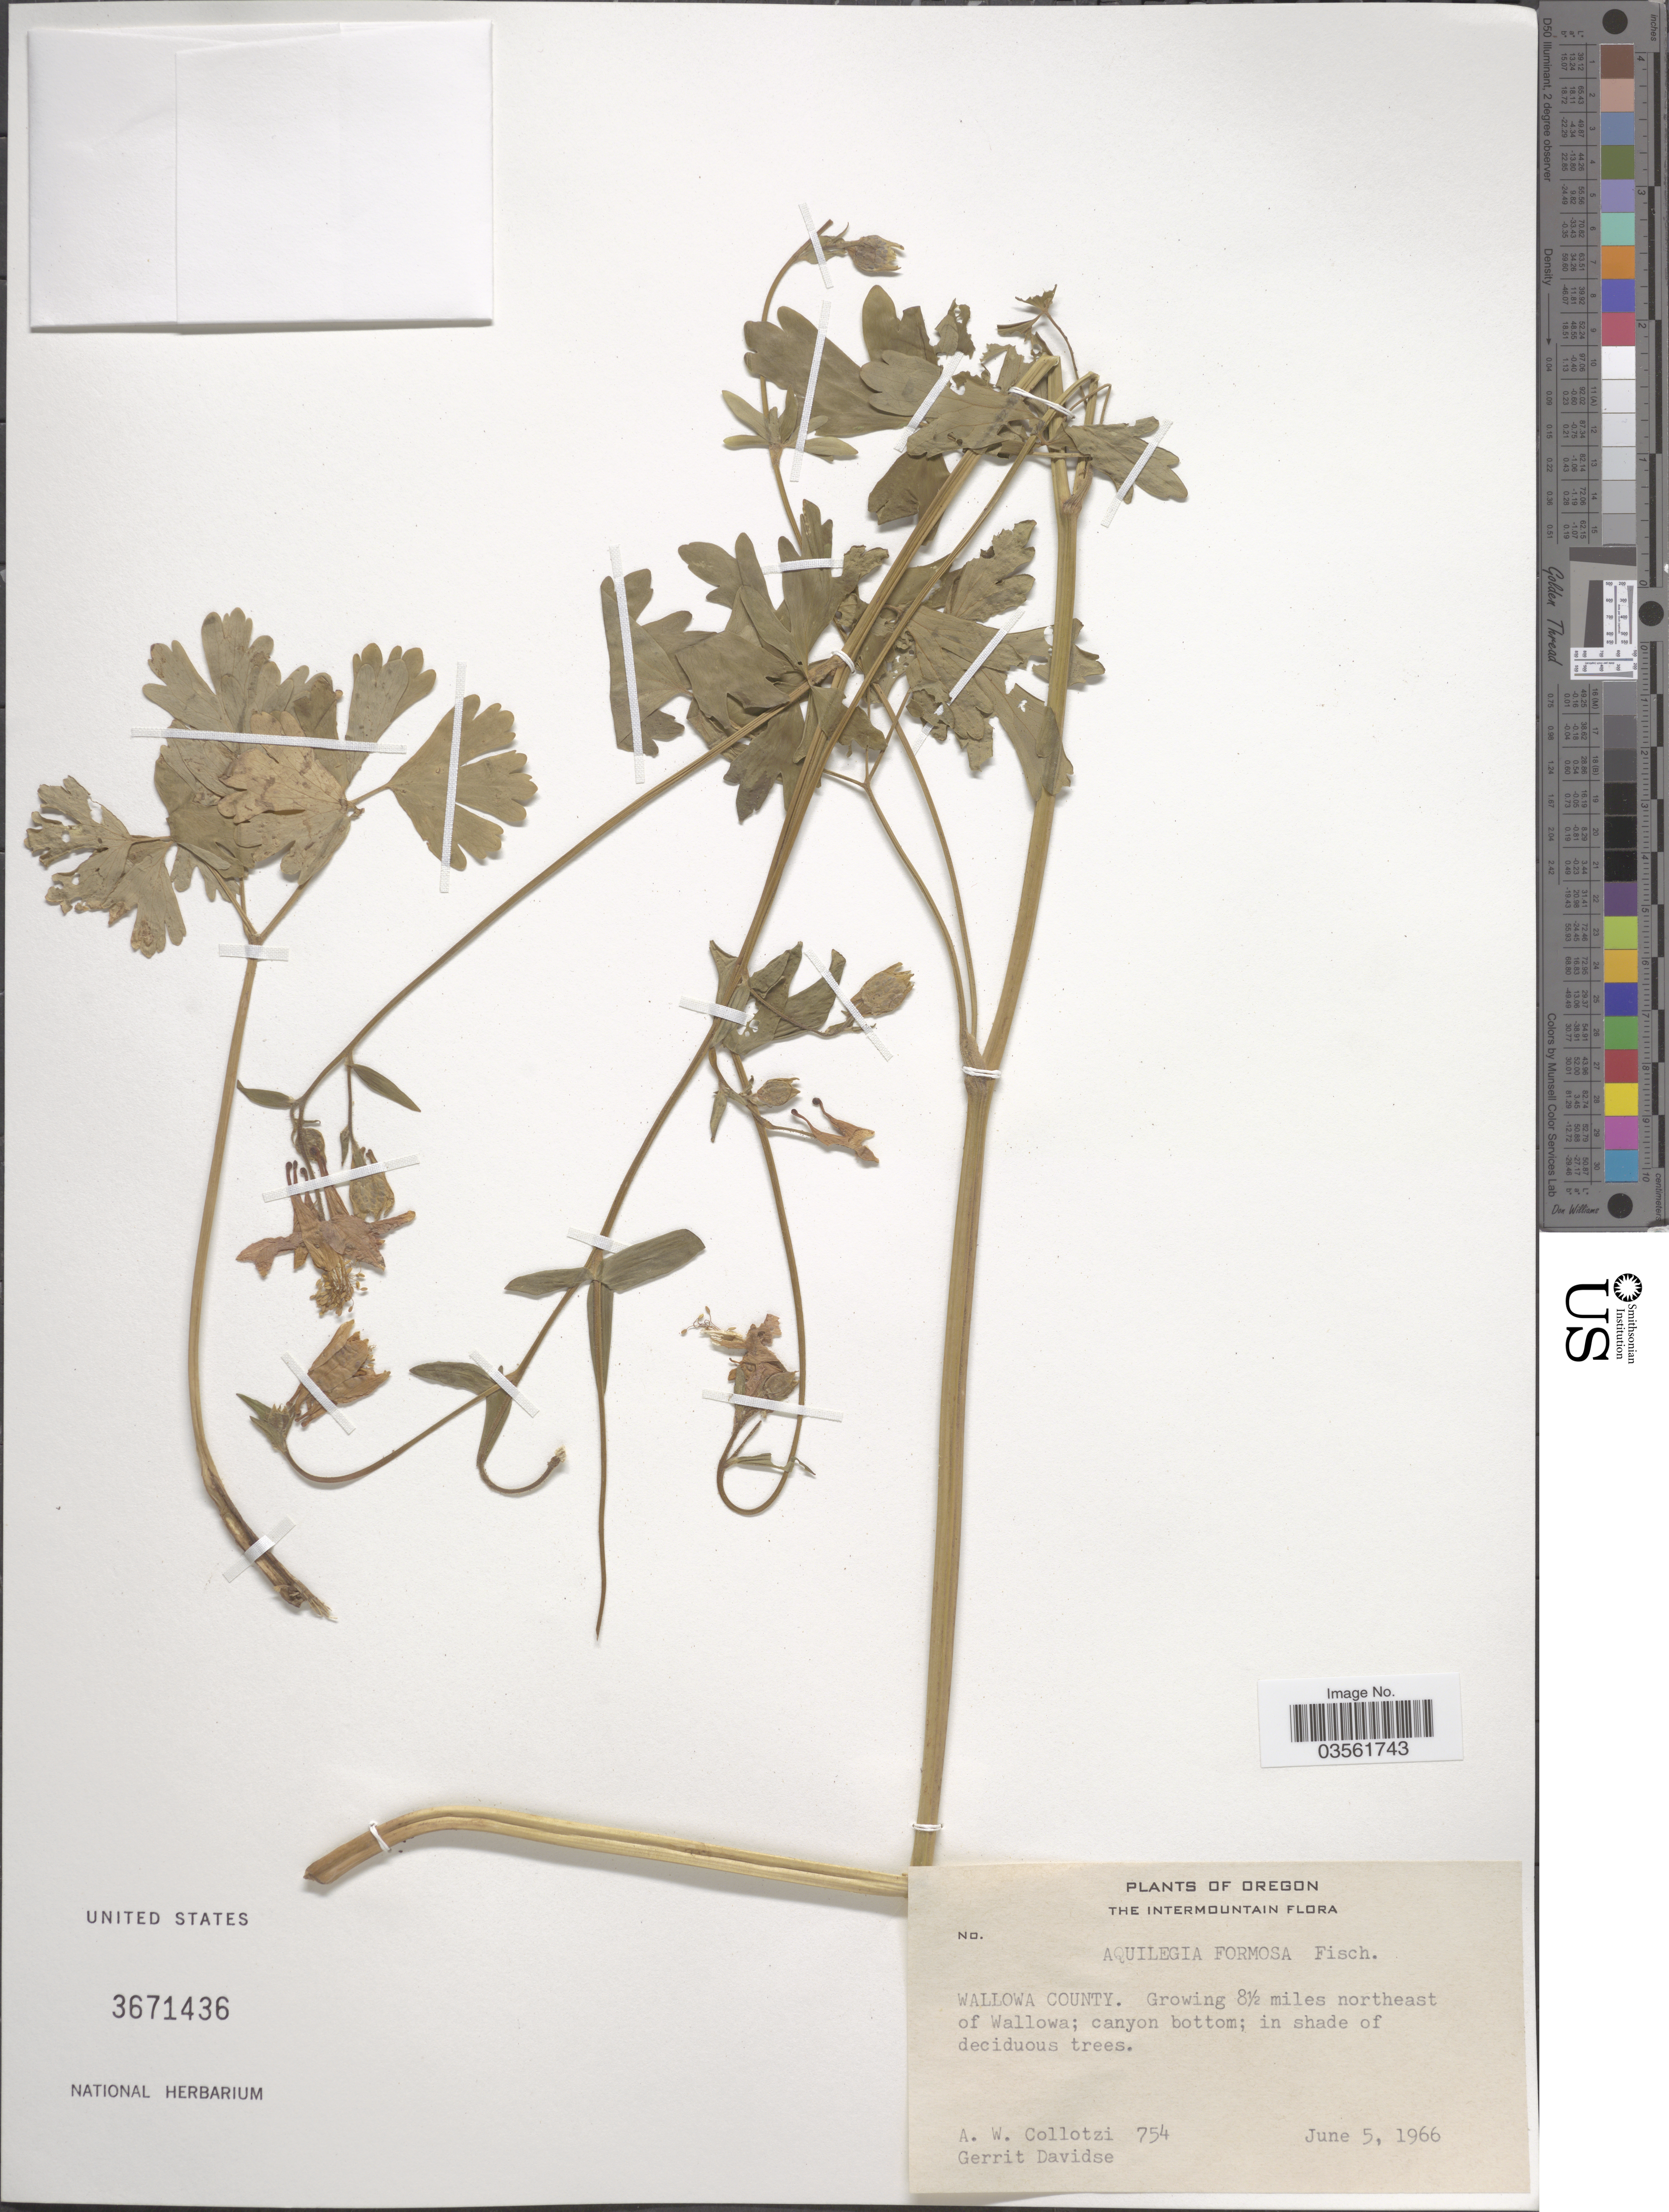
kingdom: Plantae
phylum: Tracheophyta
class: Magnoliopsida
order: Ranunculales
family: Ranunculaceae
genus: Aquilegia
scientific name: Aquilegia formosa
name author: Fisch. ex DC.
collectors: A. W. Collotzi & G. Davidse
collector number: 754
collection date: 1966-06-05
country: United States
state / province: Oregon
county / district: Wallowa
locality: The Intermountain. Wallowa County. Growing 8½ miles northeast of Wallowa.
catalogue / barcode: US 3671436